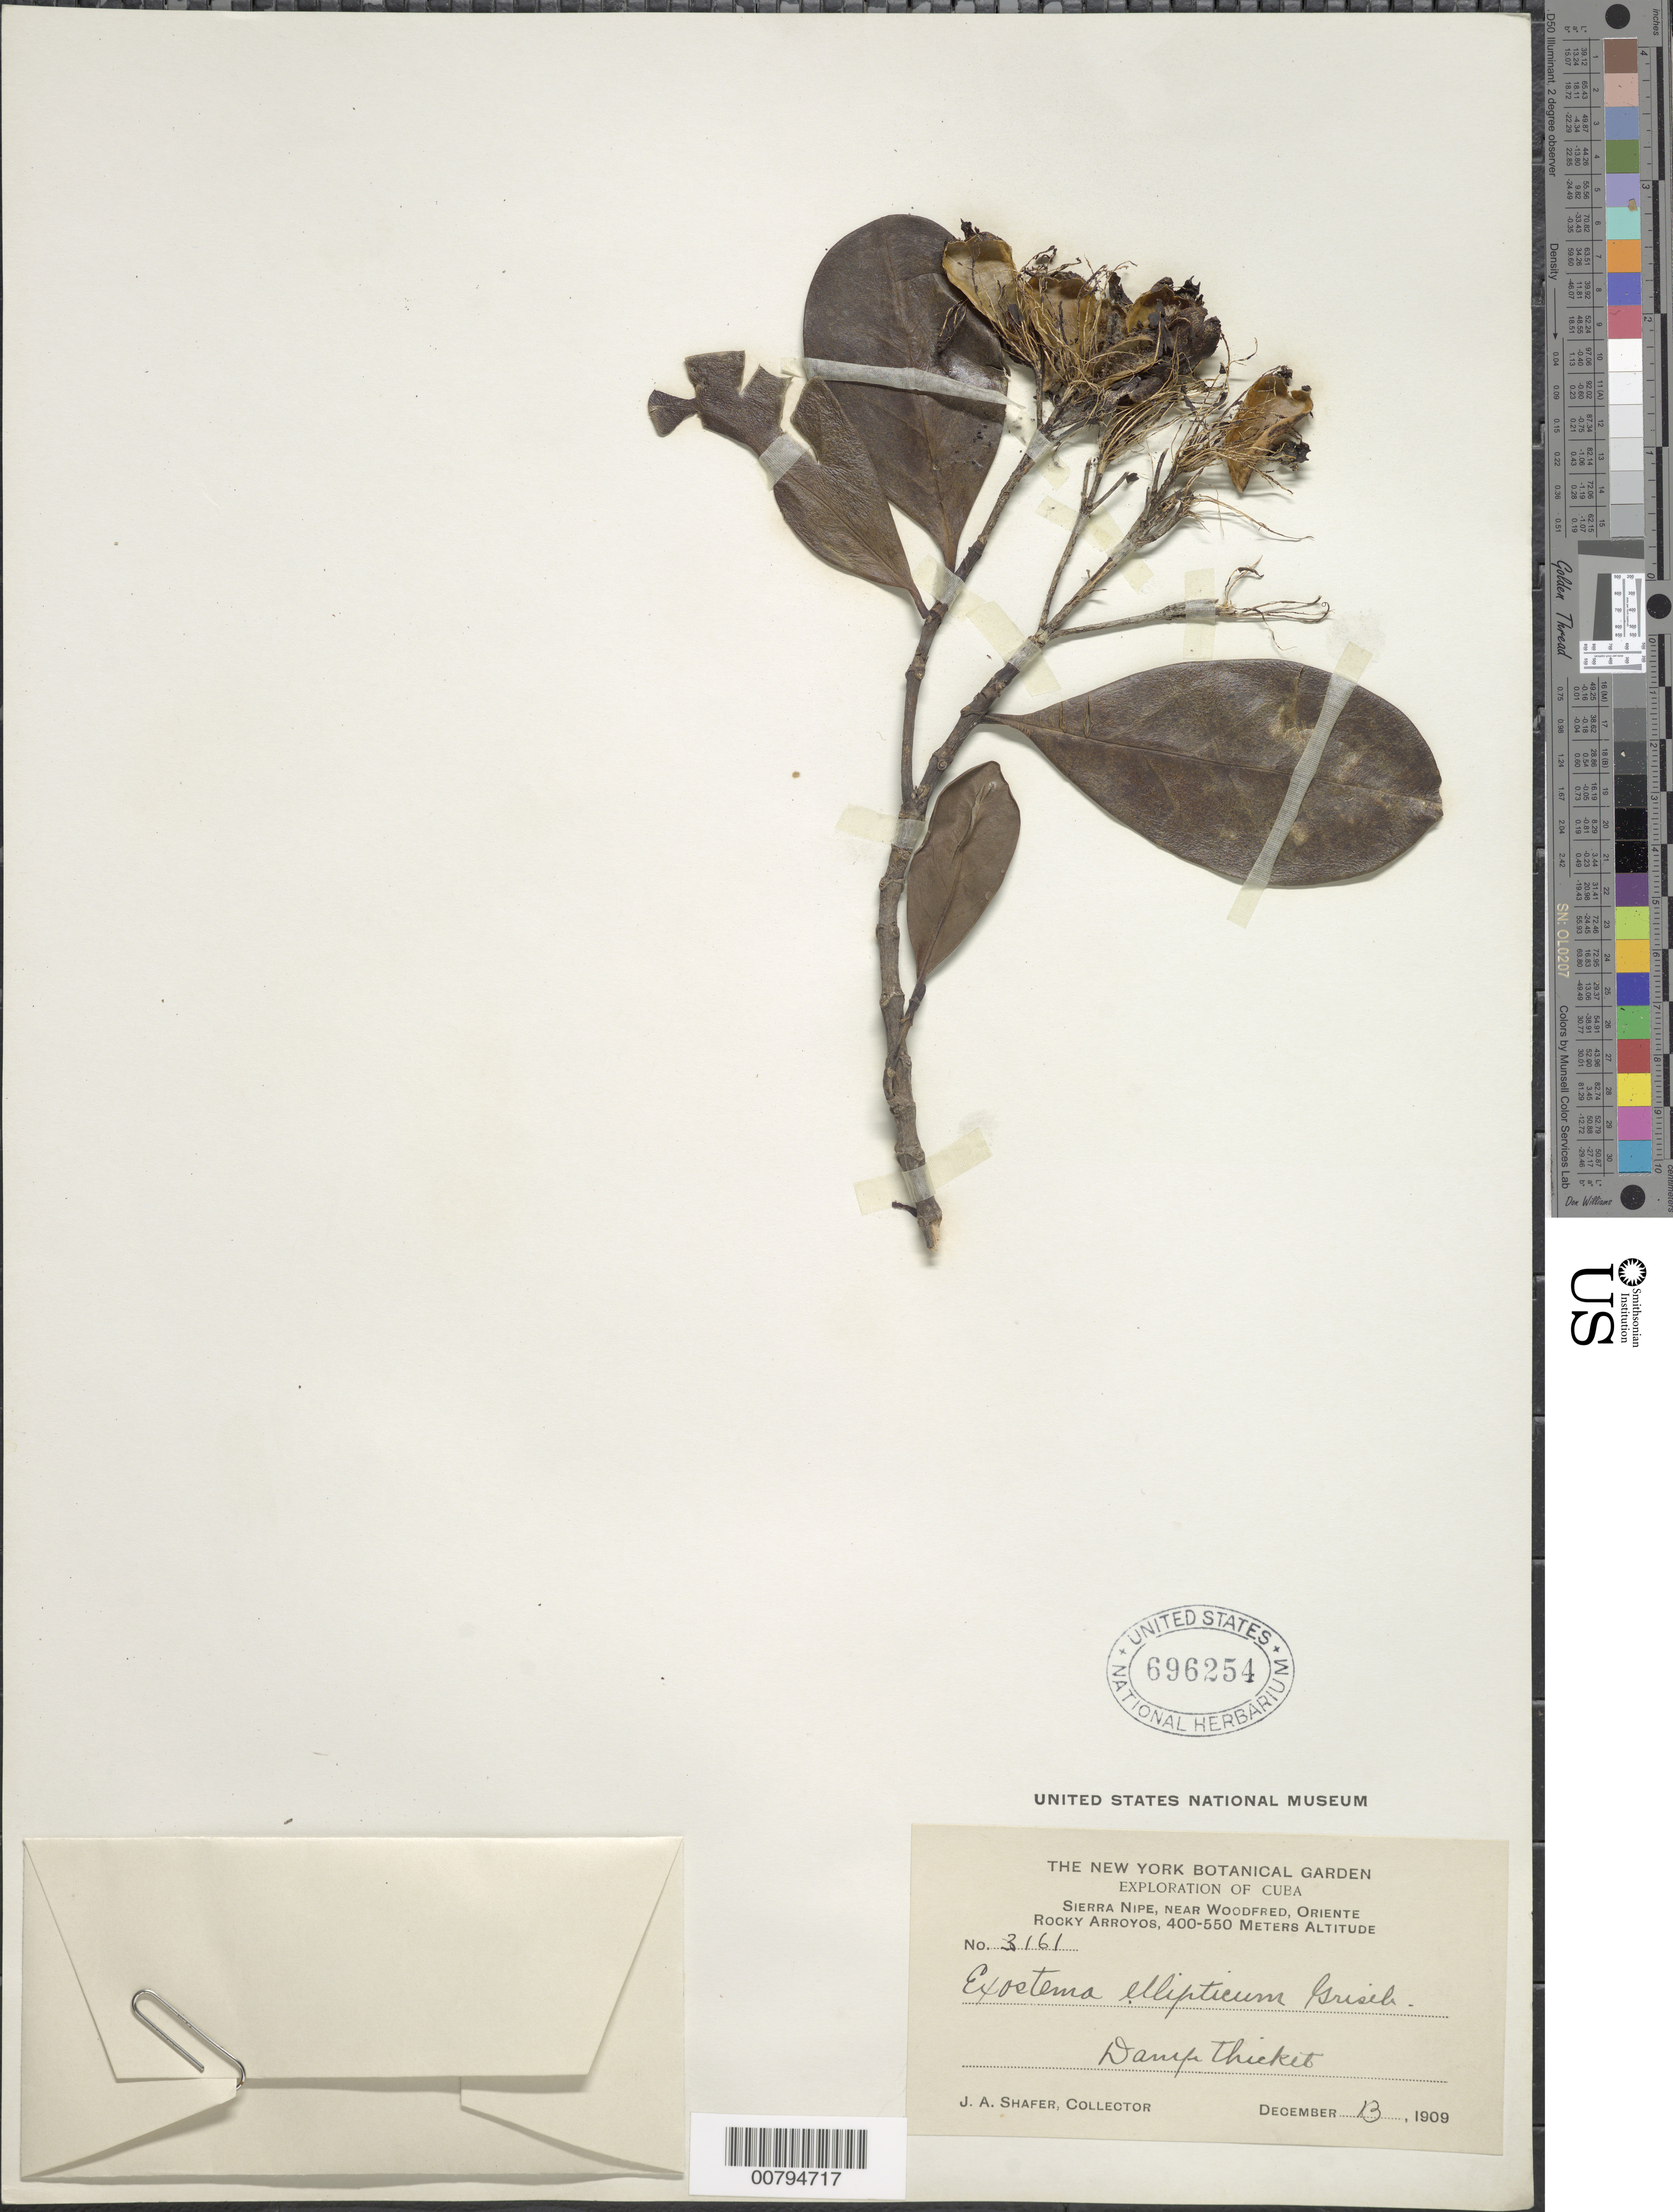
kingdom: Plantae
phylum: Tracheophyta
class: Magnoliopsida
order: Gentianales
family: Rubiaceae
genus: Exostema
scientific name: Exostema ellipticum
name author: Griseb.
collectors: J. A. Shafer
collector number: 3161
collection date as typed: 13 Dec 1909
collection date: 1909-12-13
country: Cuba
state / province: Oriente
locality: Sierra Nipe, near Woodfred.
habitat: Damp thicket. Rocky arroyos.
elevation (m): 400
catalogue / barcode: US 696254